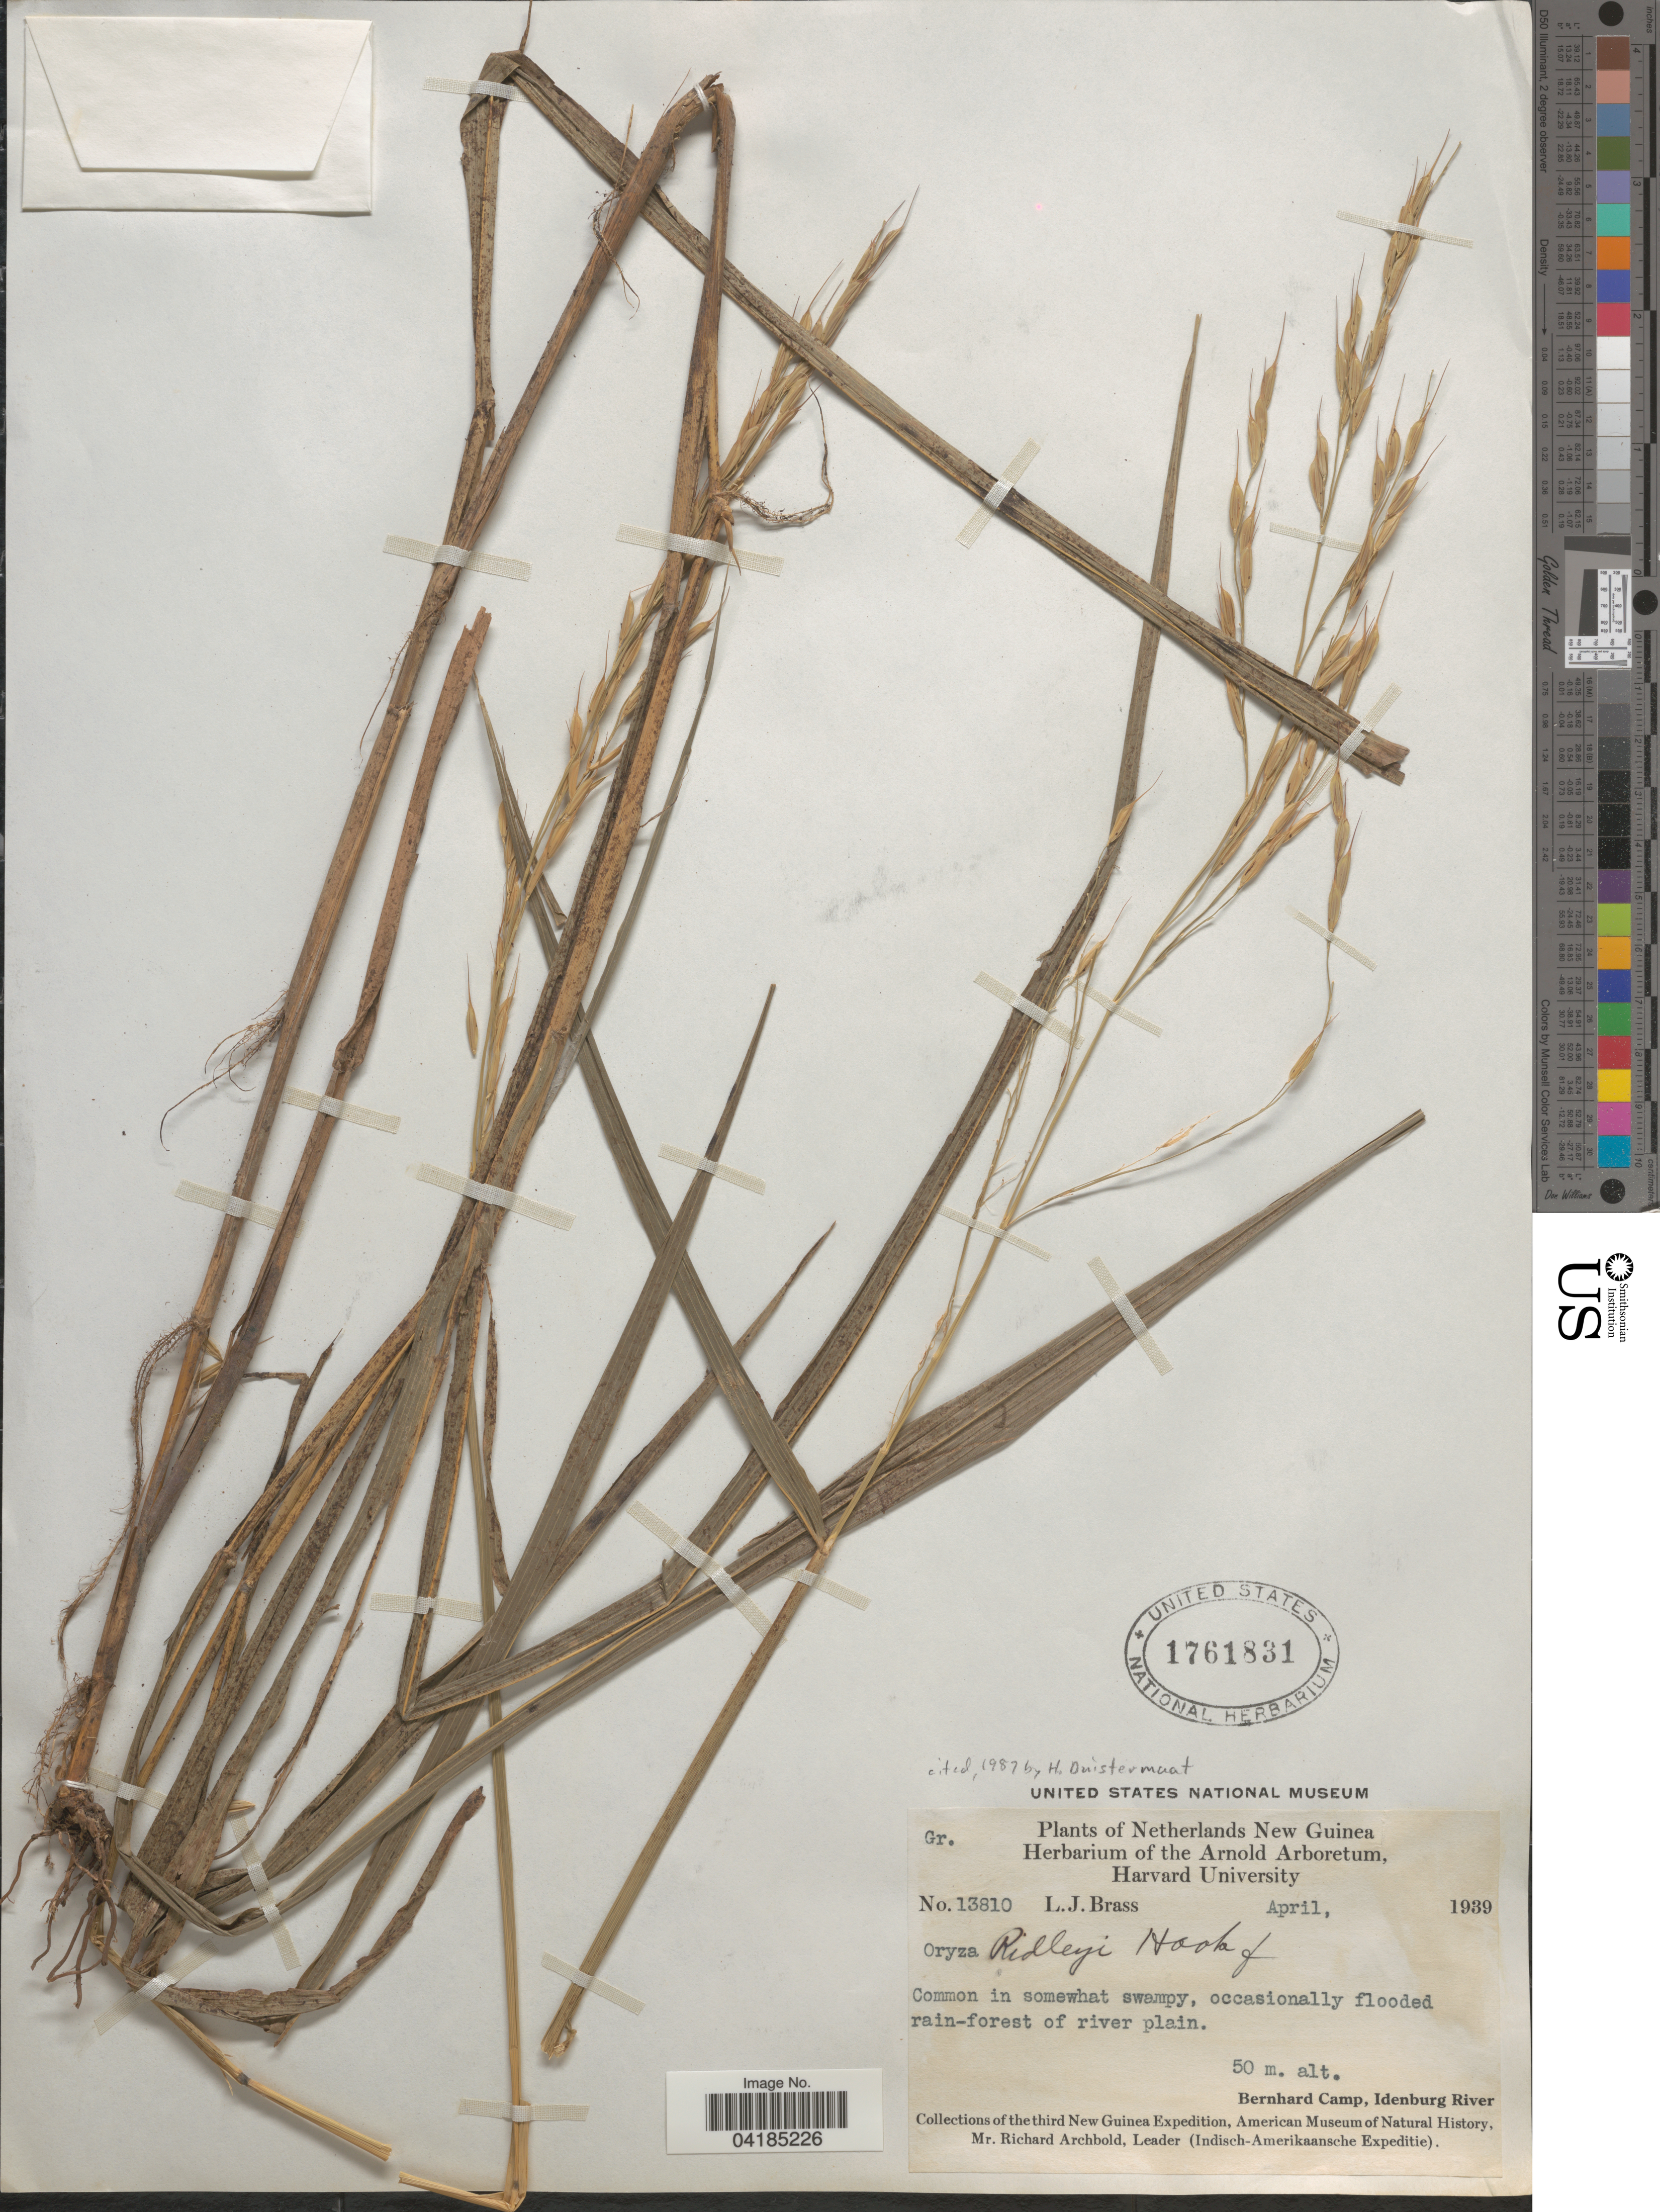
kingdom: Plantae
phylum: Tracheophyta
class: Liliopsida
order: Poales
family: Poaceae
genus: Oryza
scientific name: Oryza ridleyi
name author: Hook. f.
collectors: L. J. Brass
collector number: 13810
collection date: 1939-04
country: Indonesia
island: New Guinea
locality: Netherlands New Guinea. Bernhard Camp, Idenburg River. The third New Guinea Expedition (Indisch-Amerikaanse Expeditie).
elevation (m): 50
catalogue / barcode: US 1761831